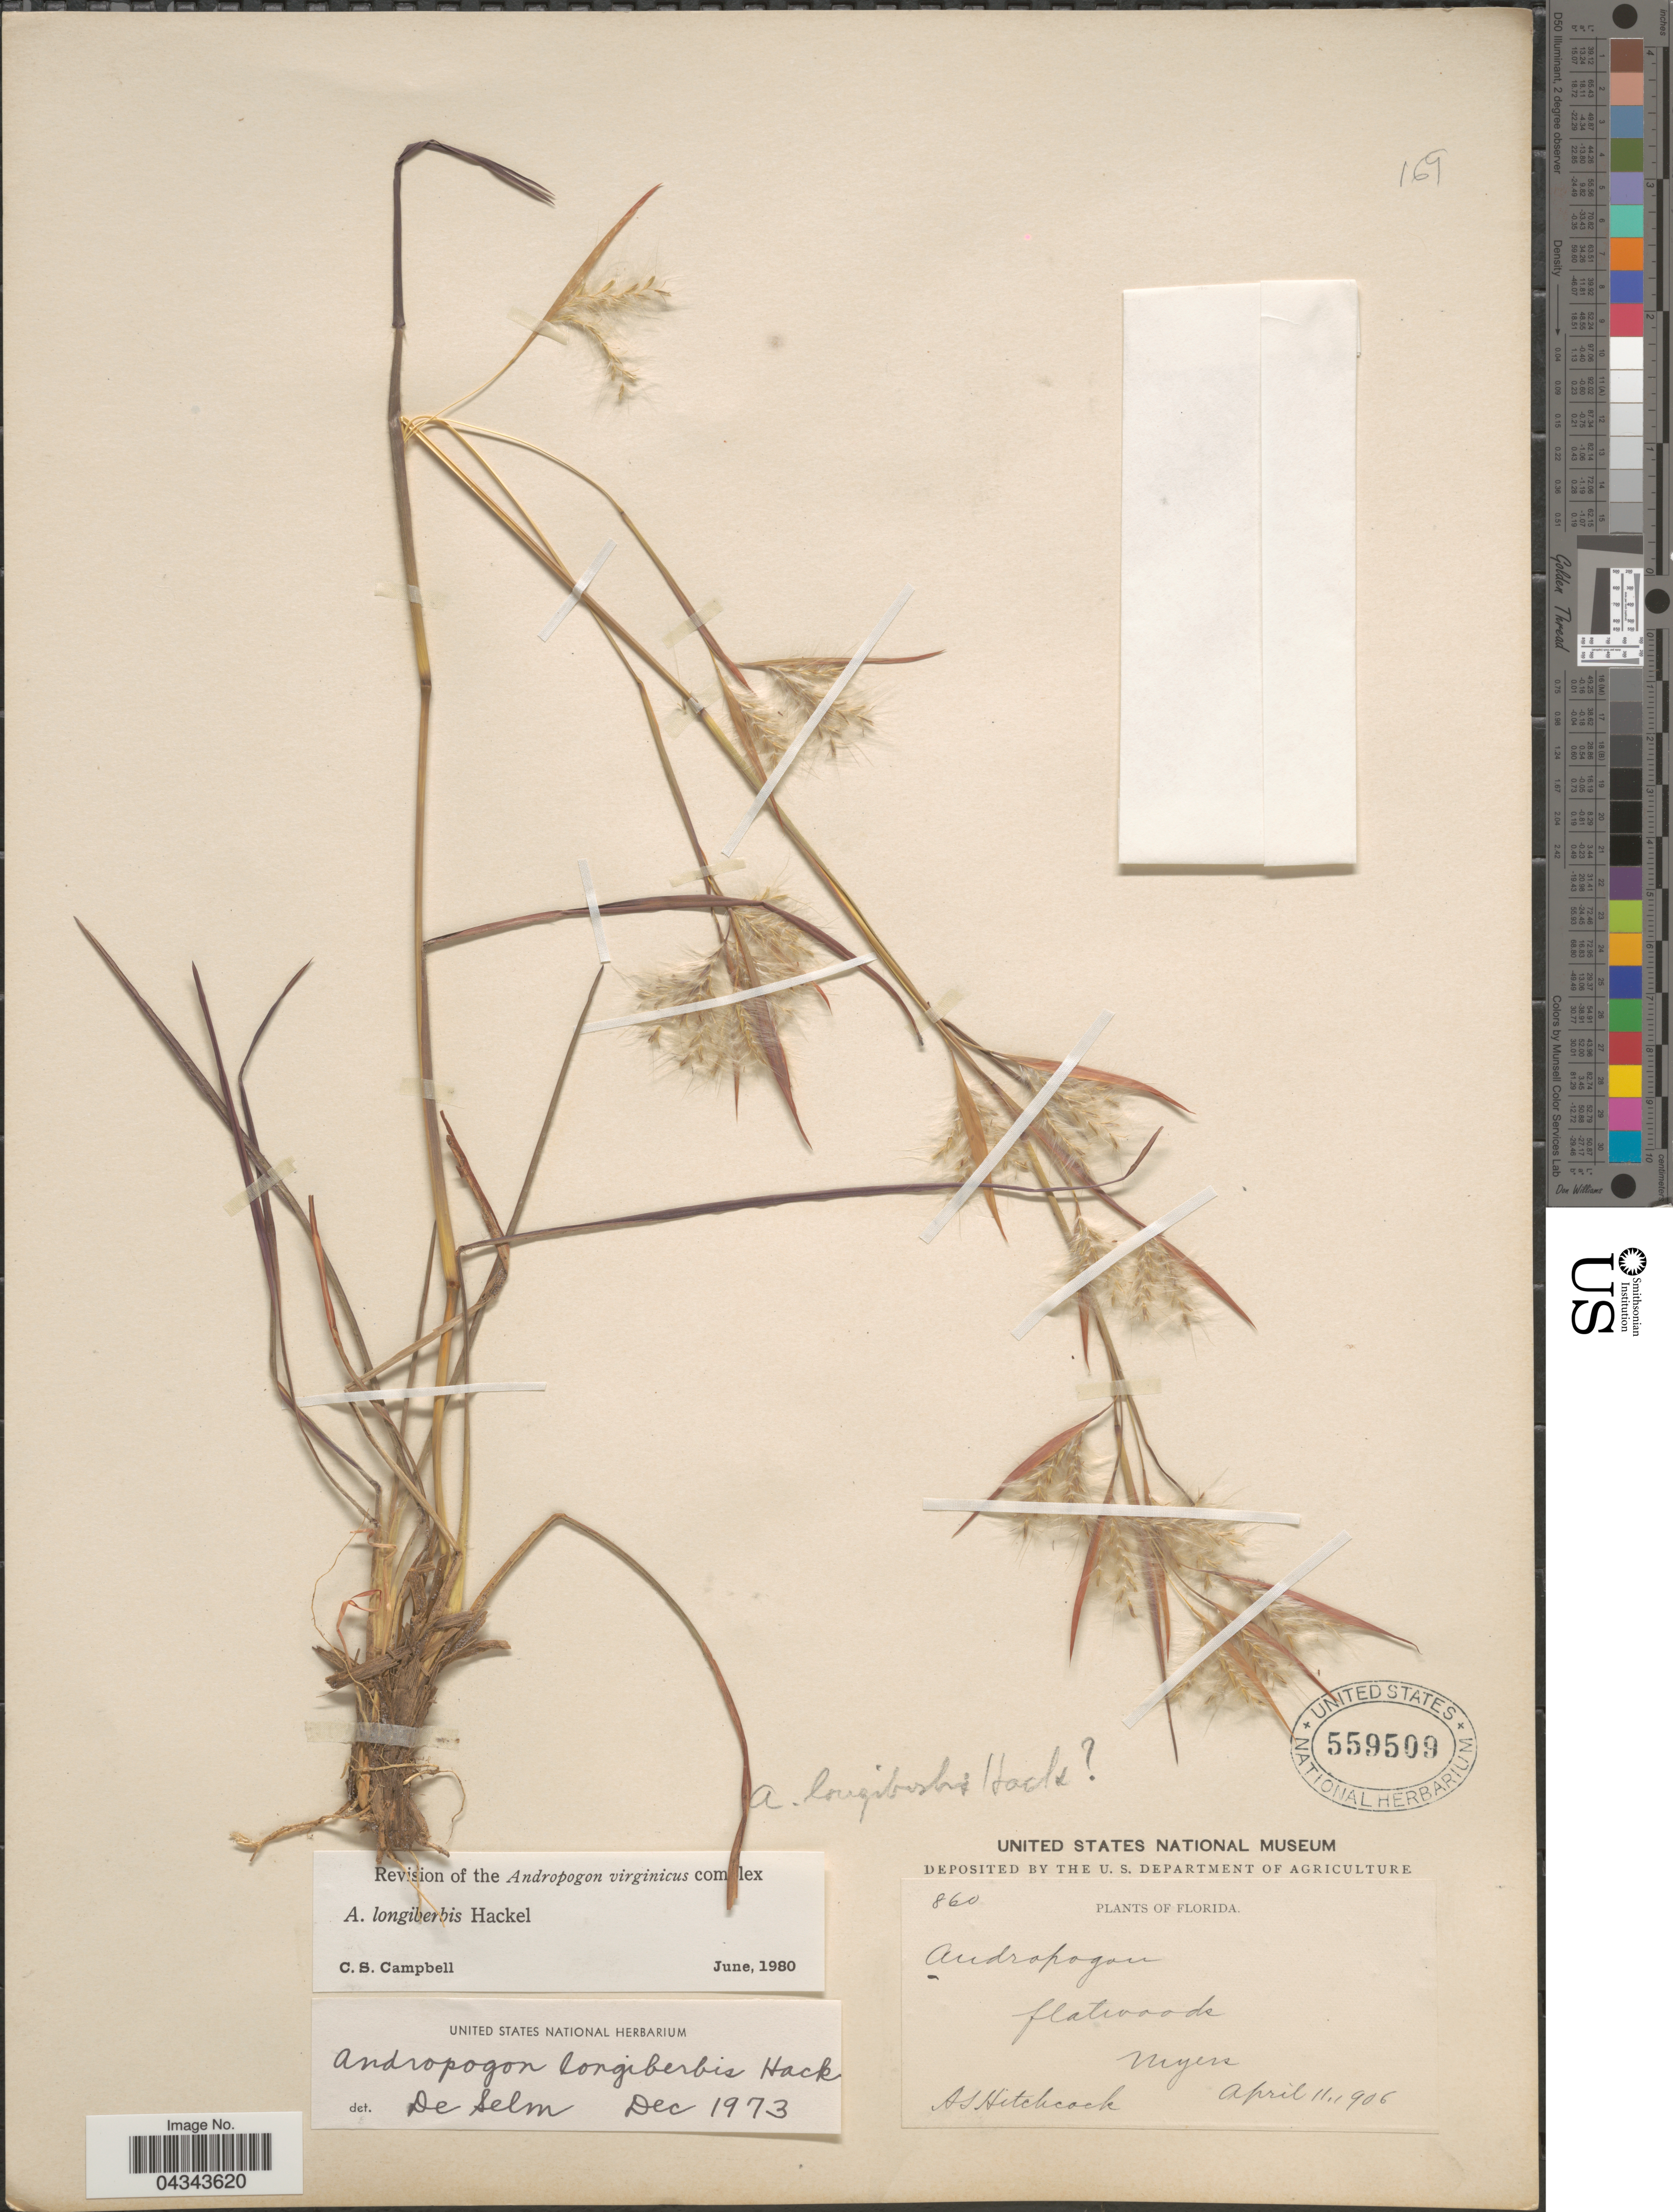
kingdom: Plantae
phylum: Tracheophyta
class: Liliopsida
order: Poales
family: Poaceae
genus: Andropogon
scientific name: Andropogon longiberbis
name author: Hack.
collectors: A. S. Hitchcock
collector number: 860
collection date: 1906-04-11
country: United States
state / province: Florida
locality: Myers.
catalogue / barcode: US 559509